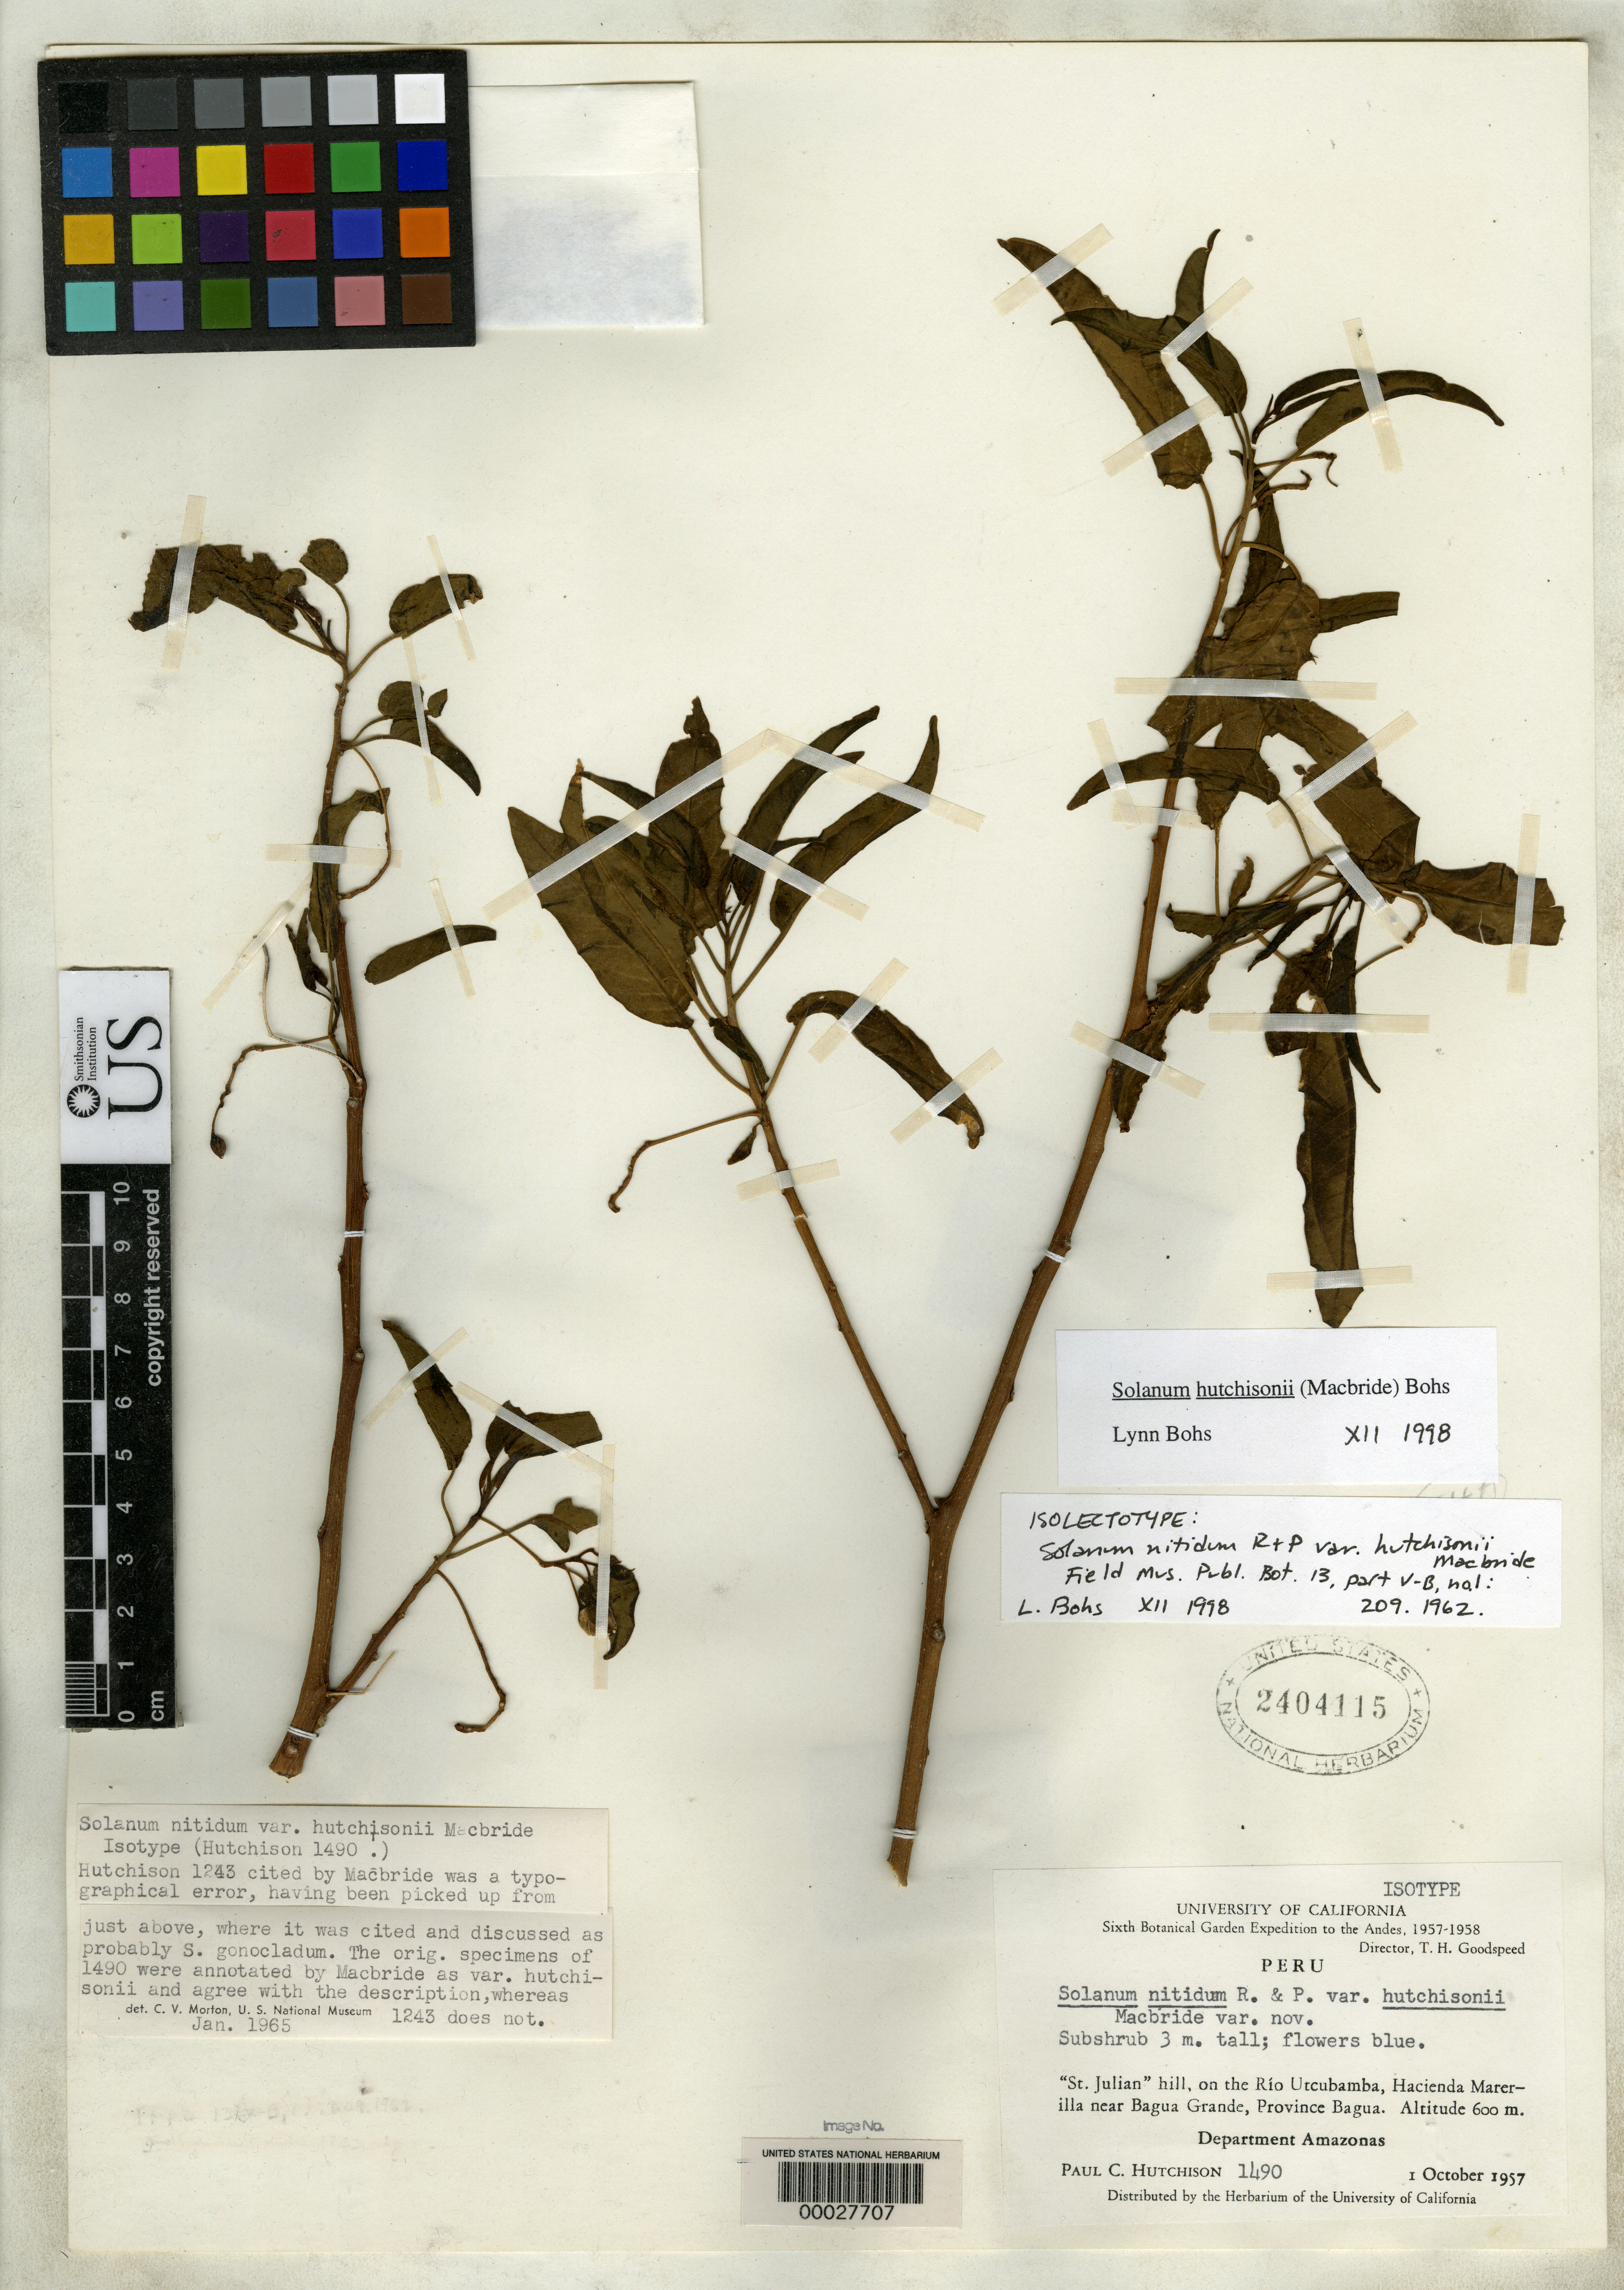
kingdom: Plantae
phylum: Tracheophyta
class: Magnoliopsida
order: Solanales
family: Solanaceae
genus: Solanum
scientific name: Solanum nitidum var. hutchisonii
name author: J.F. Macbr.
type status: Isotype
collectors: P. C. Hutchison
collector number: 1490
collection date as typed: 01 Oct 1957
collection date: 1957-10-01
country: Peru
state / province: Amazonas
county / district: Bagua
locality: St. Julian Hill, on Río Utcubamba, Hacienda Marerilla near Bagua Grande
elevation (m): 600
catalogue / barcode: US 2404115